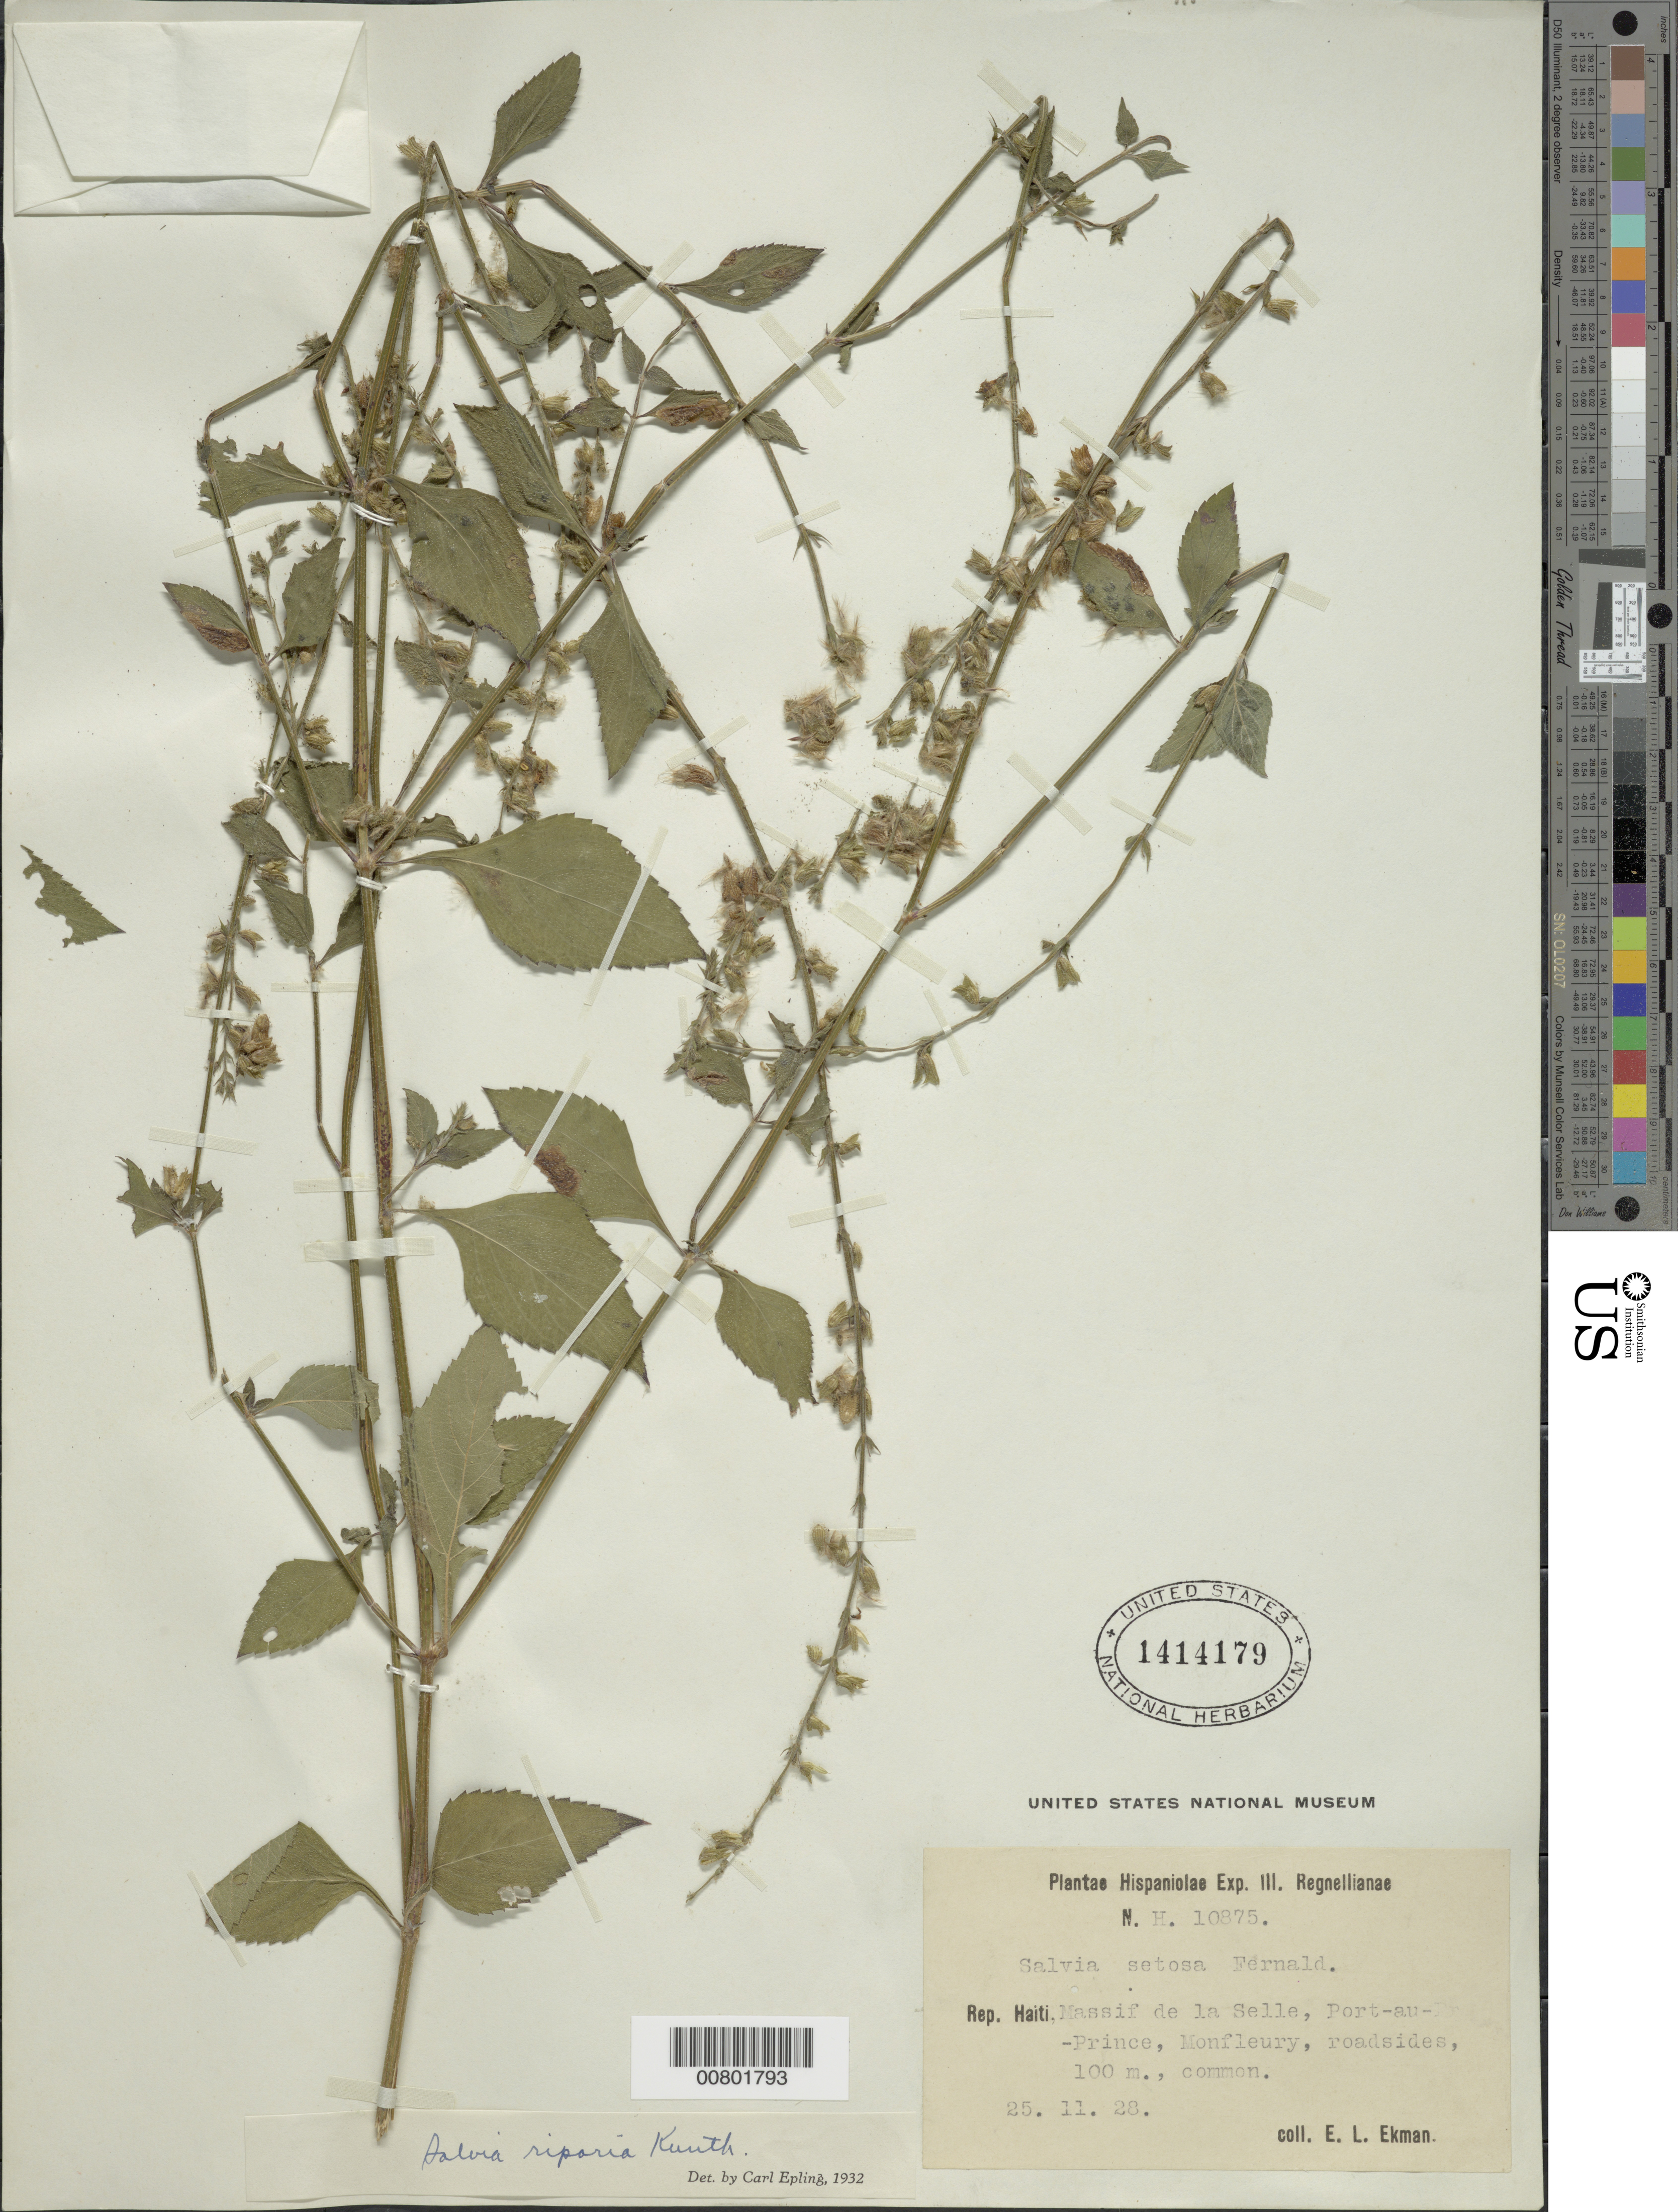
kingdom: Plantae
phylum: Tracheophyta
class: Magnoliopsida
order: Lamiales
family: Lamiaceae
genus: Salvia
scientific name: Salvia misella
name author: Kunth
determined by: Epling, C. C.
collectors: E. L. Ekman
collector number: H 10875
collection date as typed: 25 Nov 1928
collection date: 1928-11-25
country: Haiti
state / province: Ouest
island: Hispaniola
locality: Massif de la Selle, Port-au-Prince, Monfleury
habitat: Roadside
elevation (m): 100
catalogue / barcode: US 1414179